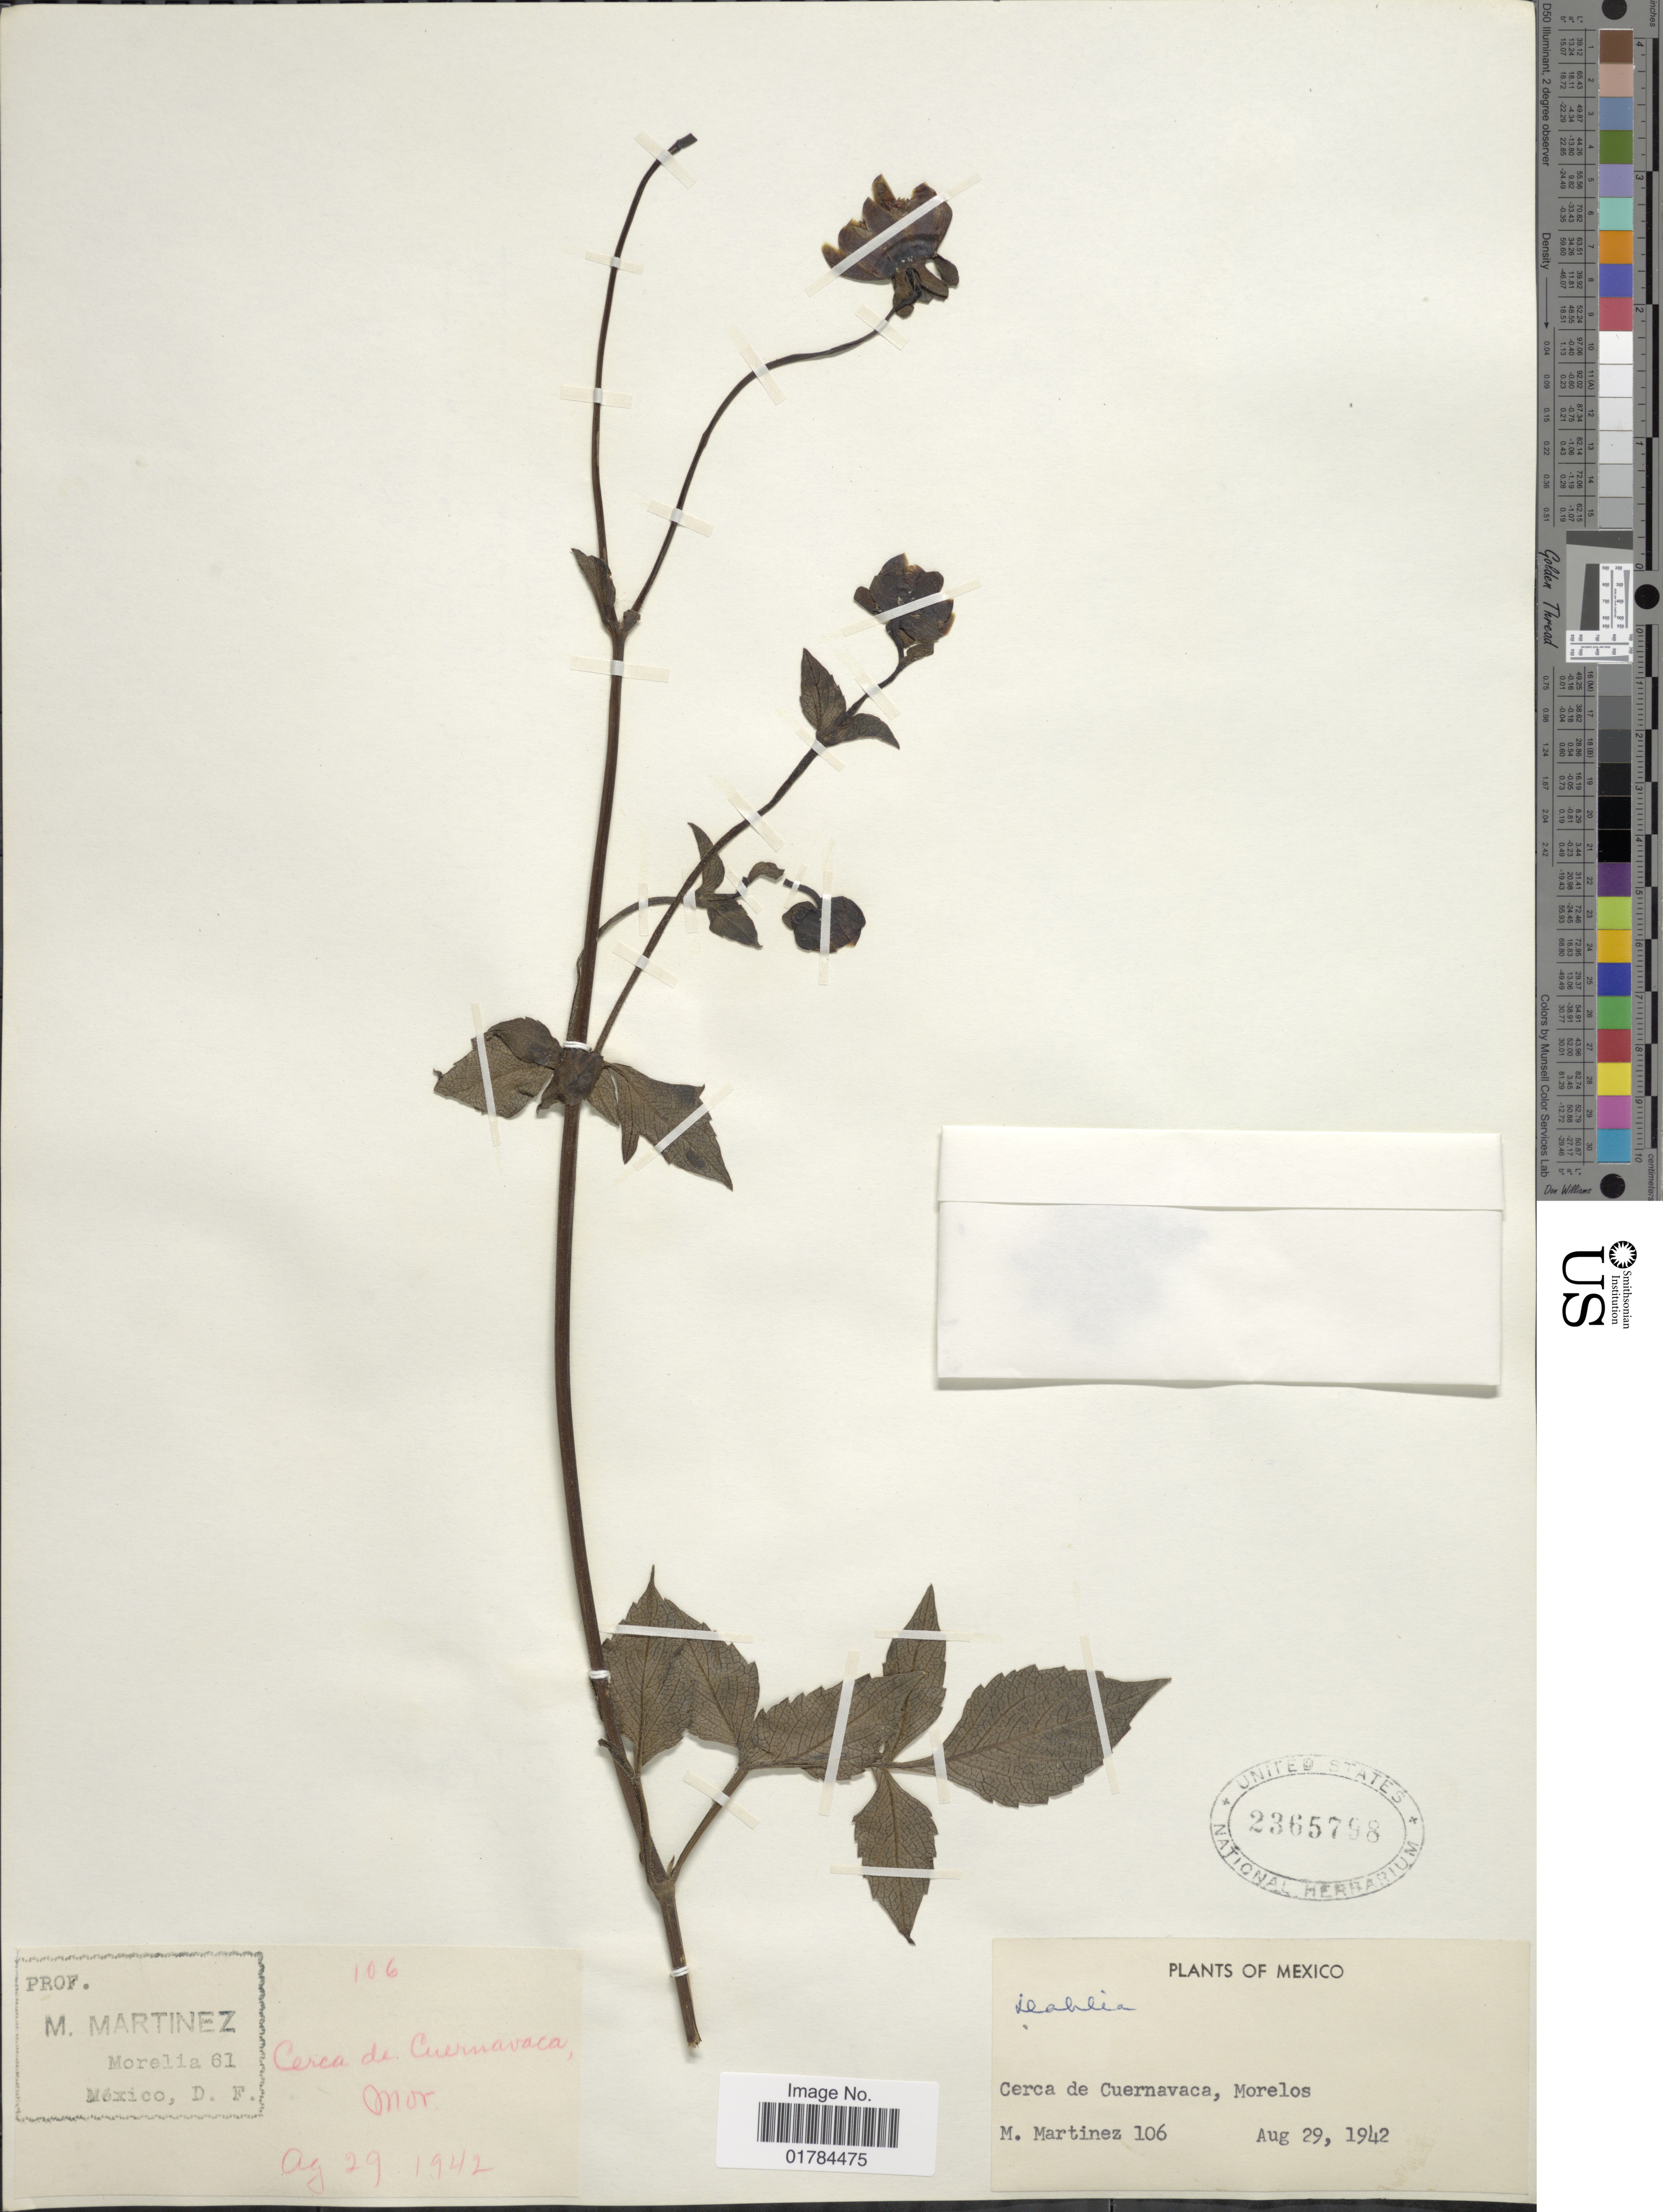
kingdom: Plantae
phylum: Tracheophyta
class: Magnoliopsida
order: Asterales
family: Asteraceae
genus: Dahlia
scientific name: Dahlia sp.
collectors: M. Martinez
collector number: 106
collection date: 1942-08-29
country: Mexico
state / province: Morelos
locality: Cerca de Cuernavaca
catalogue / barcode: US 2365798